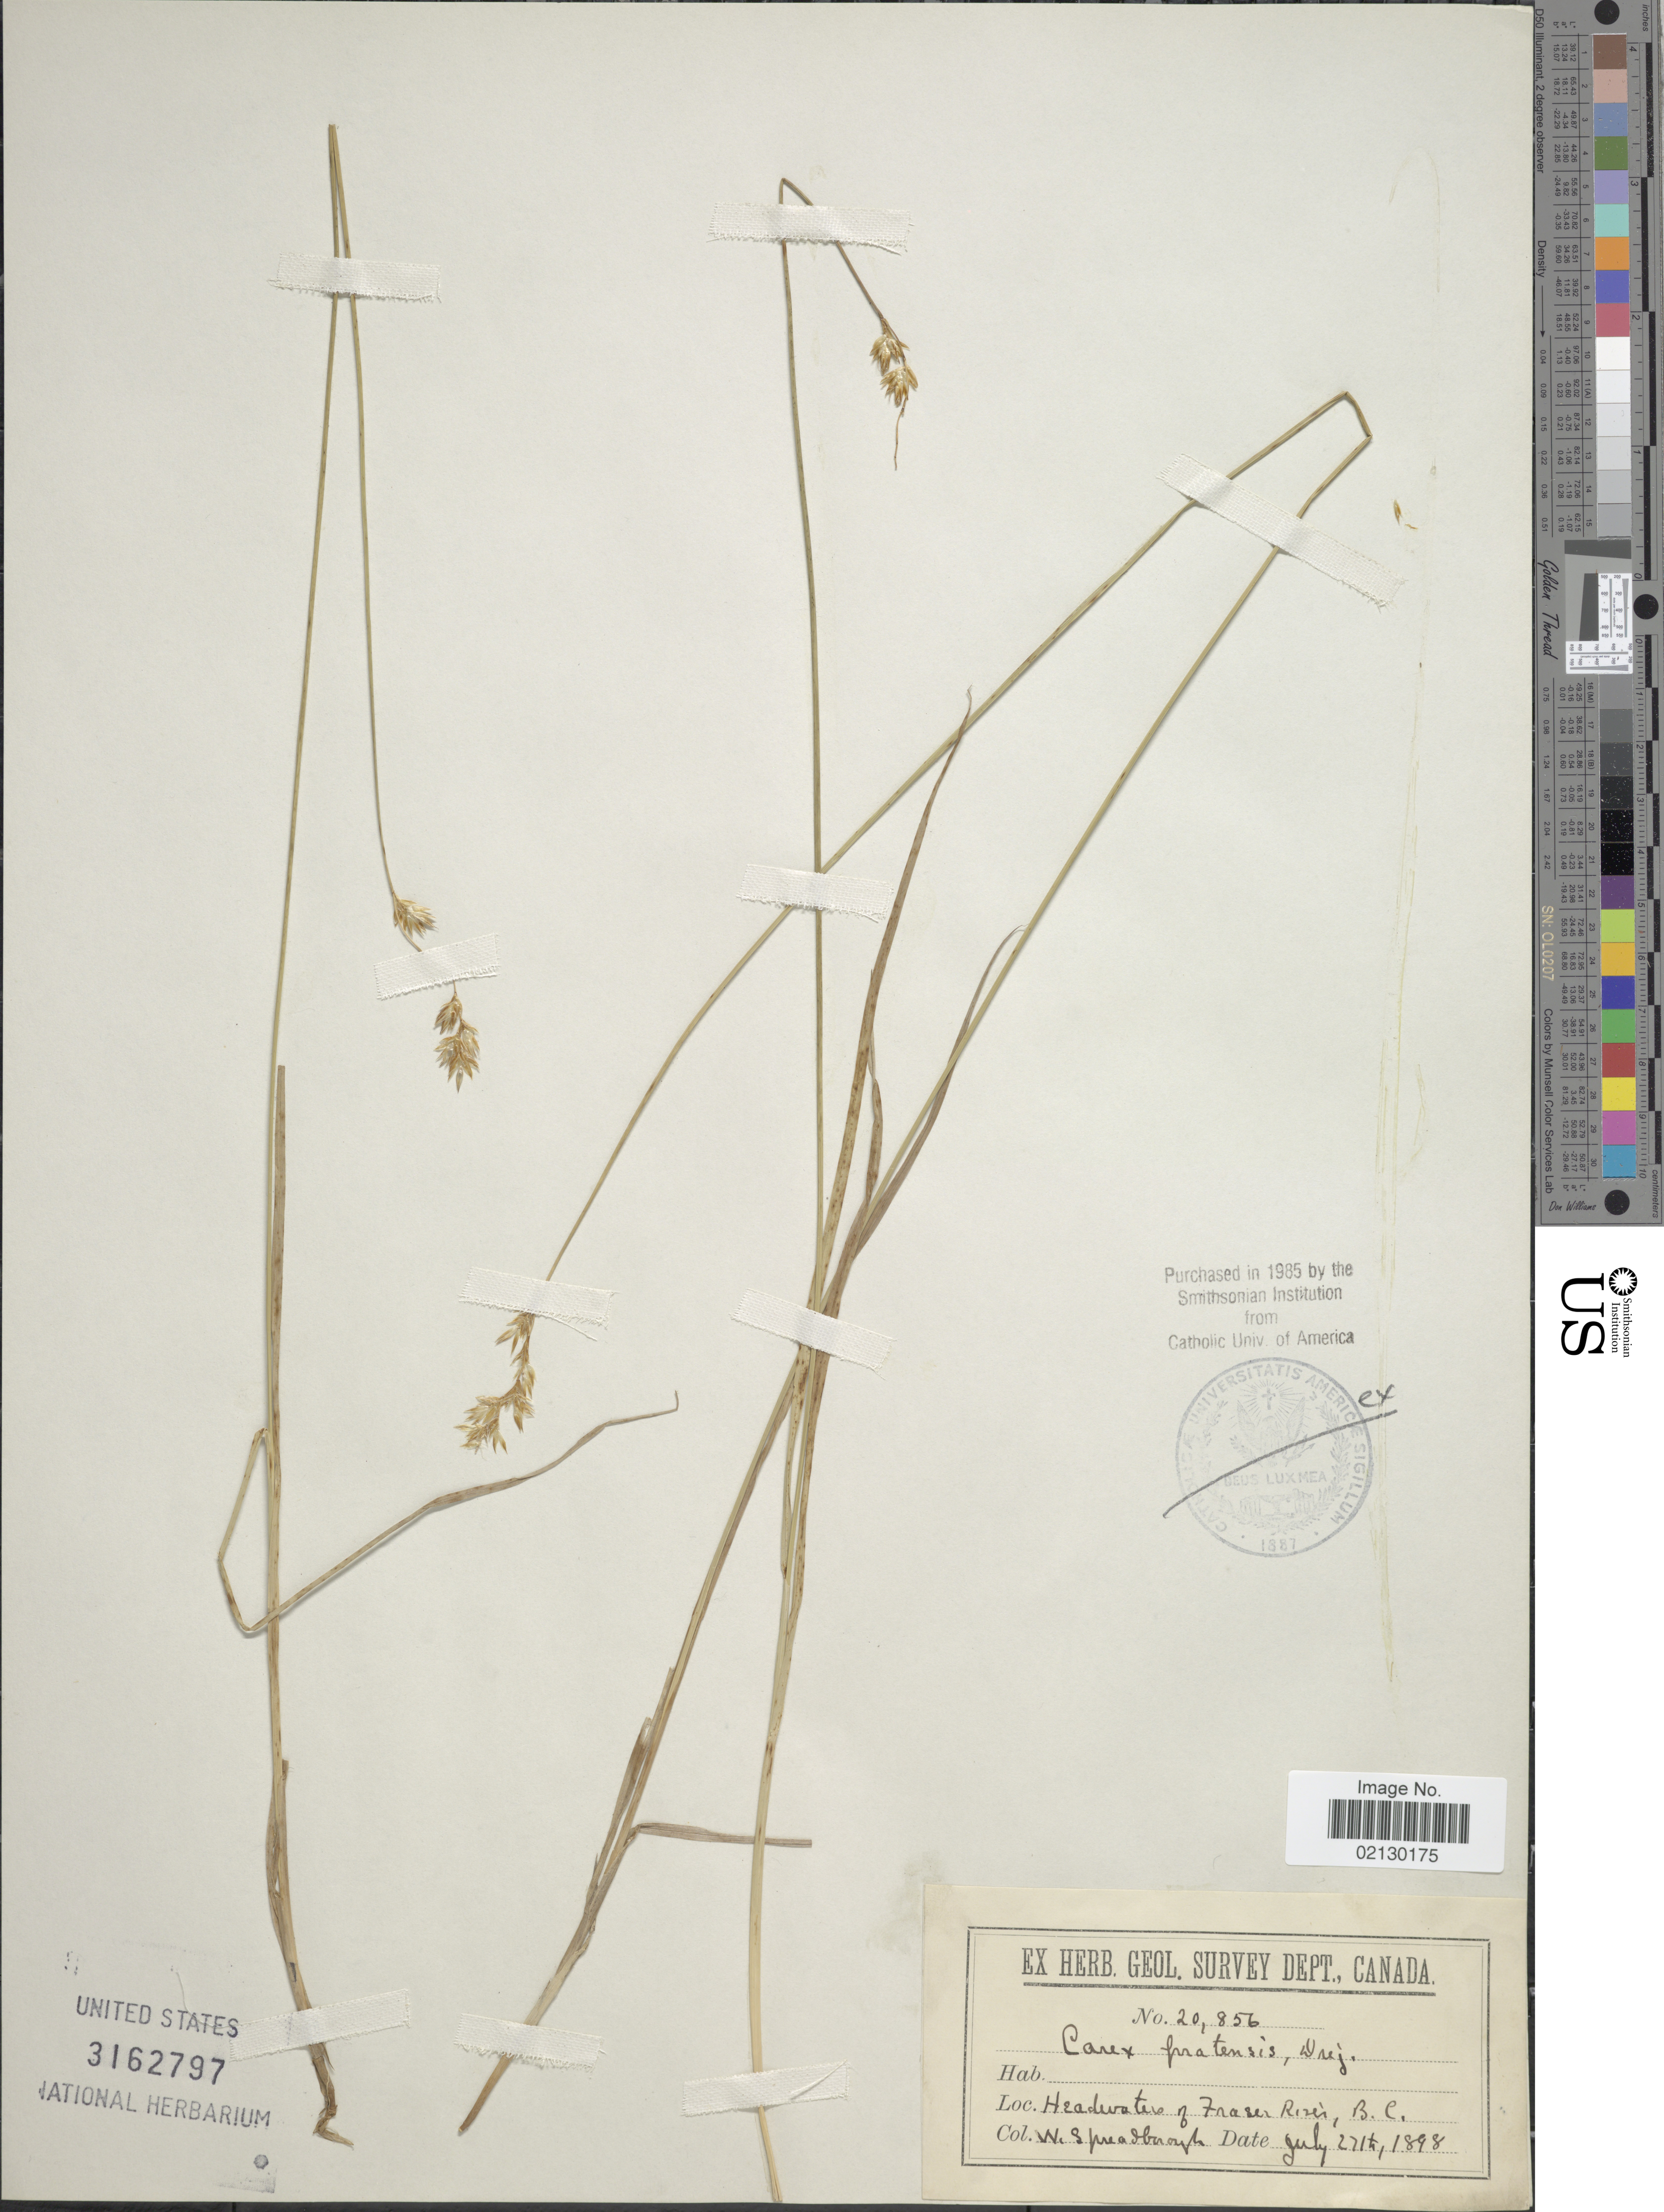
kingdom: Plantae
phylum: Tracheophyta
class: Liliopsida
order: Poales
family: Cyperaceae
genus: Carex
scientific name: Carex praticola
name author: Rydb.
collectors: W. Spreadborough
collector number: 20856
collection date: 1898-07-27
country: Canada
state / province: British Columbia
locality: Headwaters of Fraser River, B. C.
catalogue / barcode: US 3162797